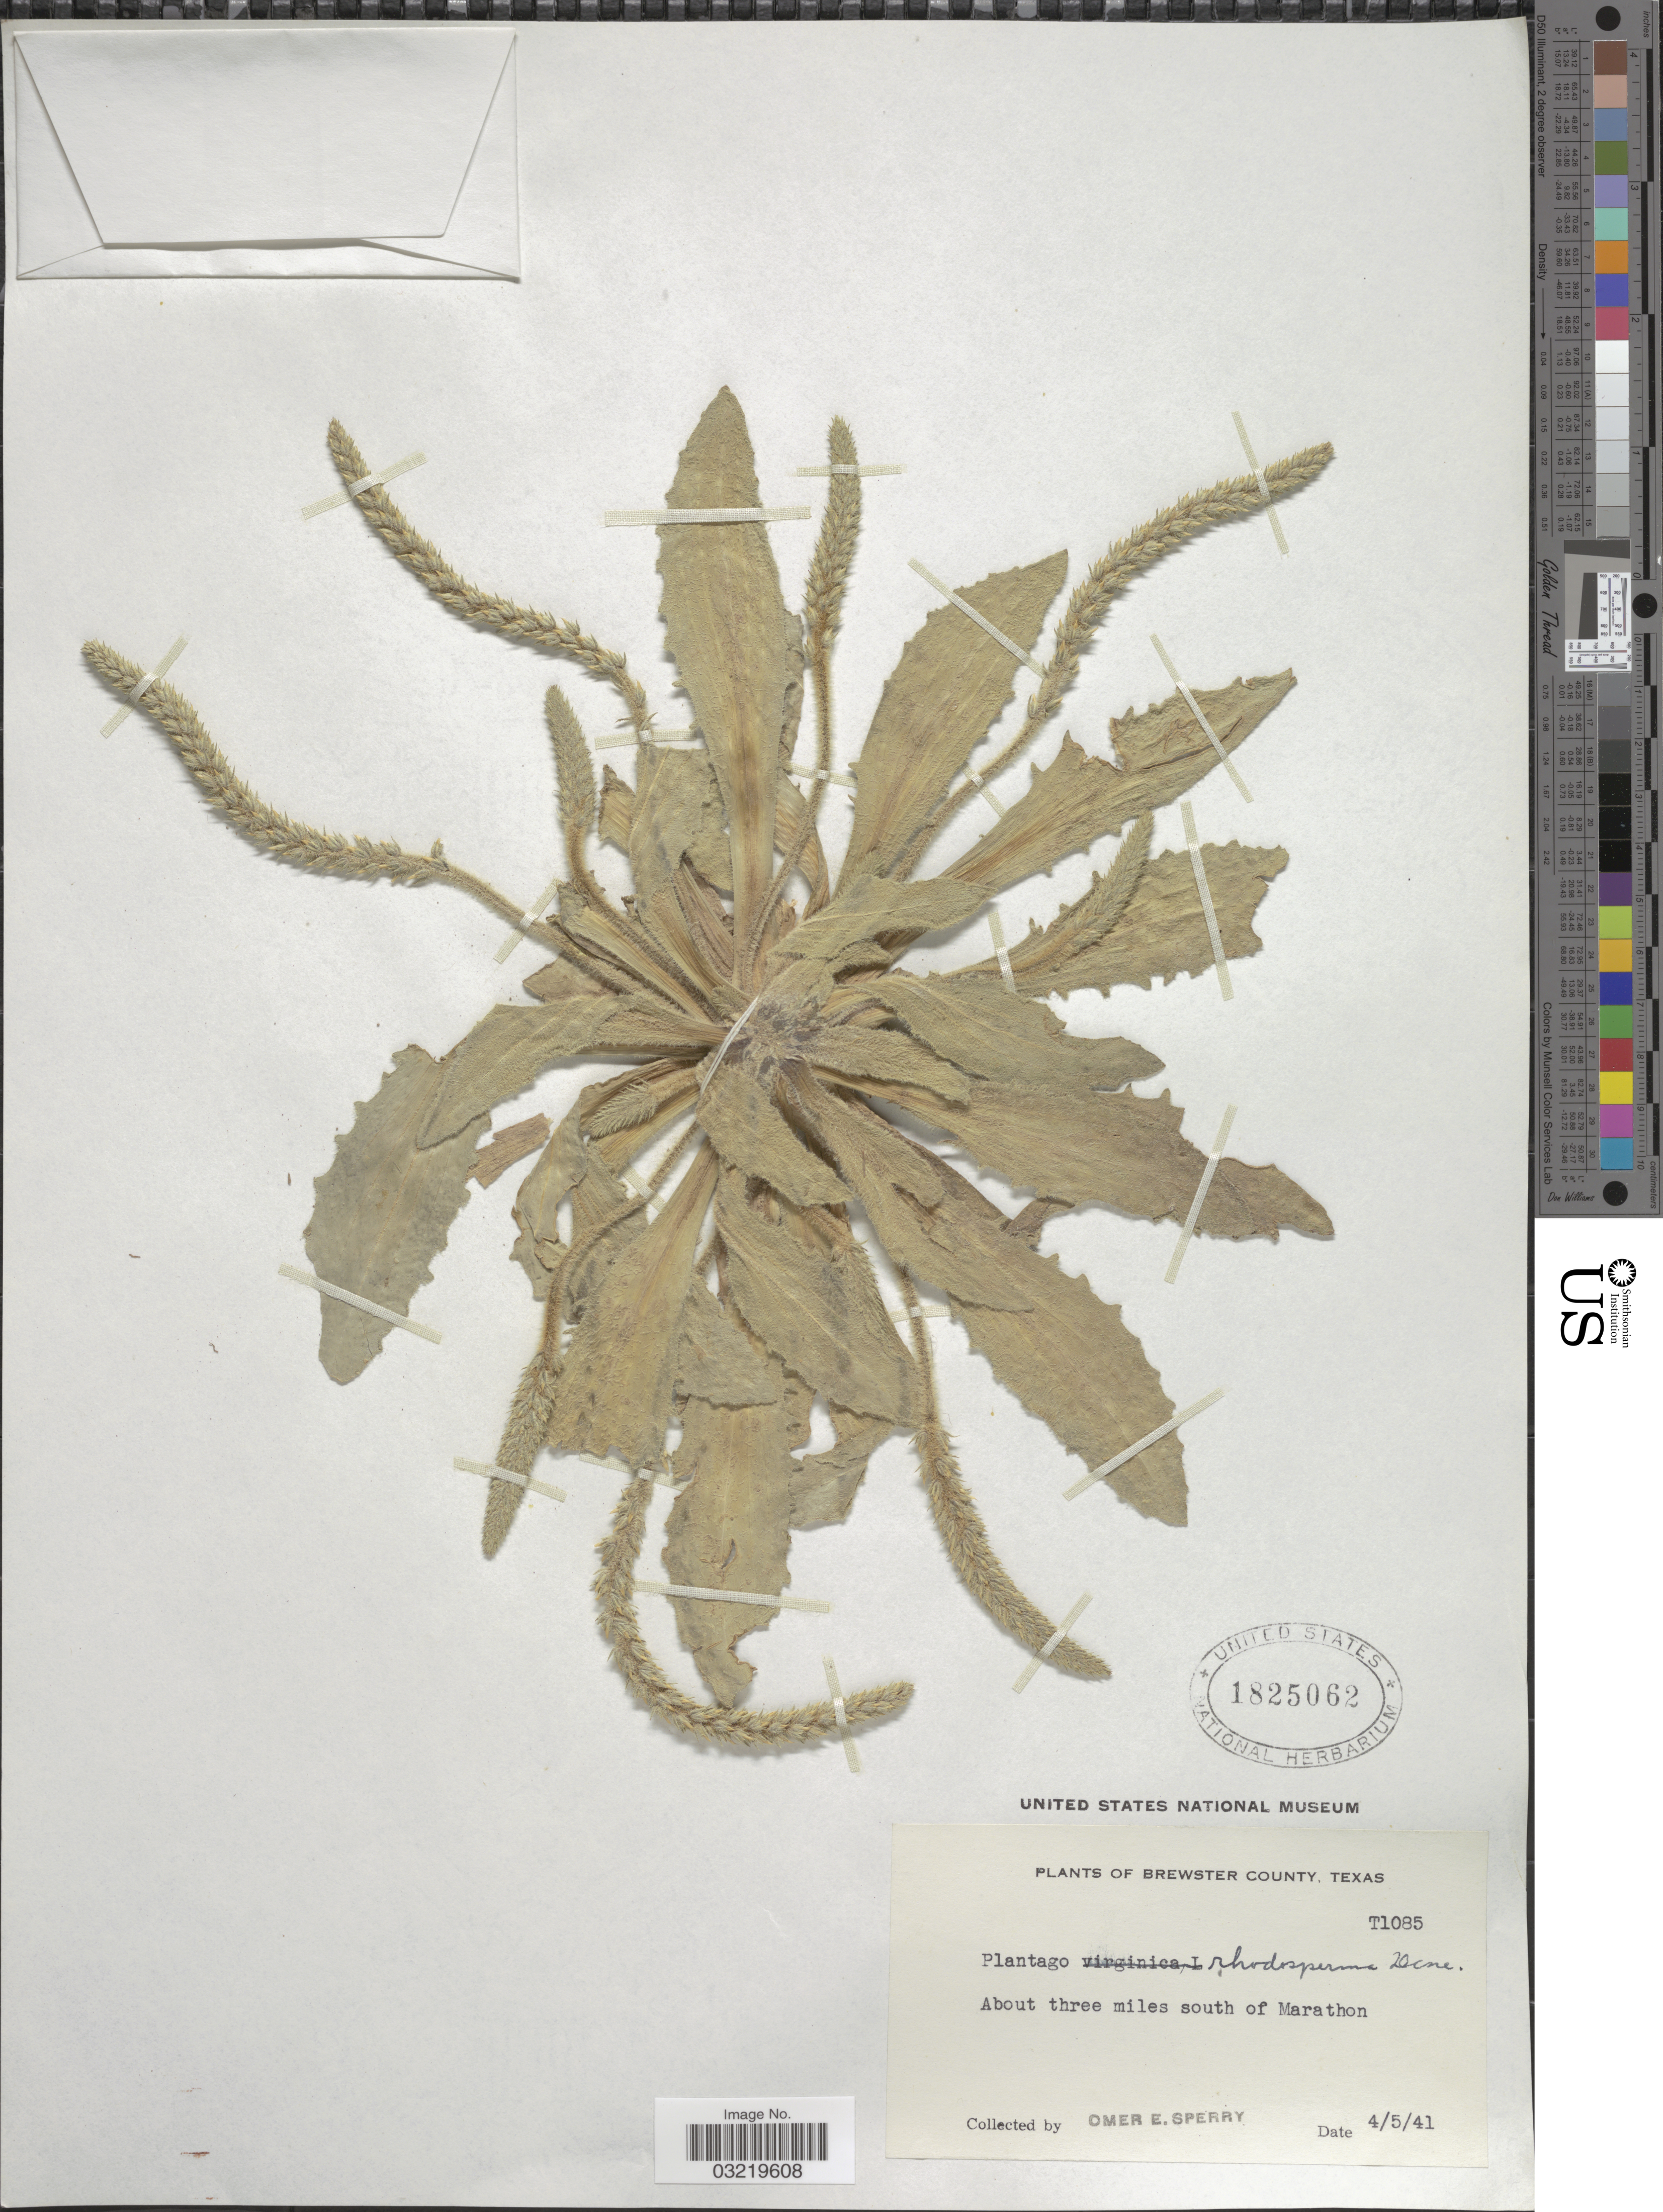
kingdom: Plantae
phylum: Tracheophyta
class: Magnoliopsida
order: Lamiales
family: Plantaginaceae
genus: Plantago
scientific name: Plantago rhodosperma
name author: Decne.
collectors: O. E. Sperry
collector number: T1085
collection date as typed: Transcribed d/m/y: 5/4/41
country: United States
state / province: Texas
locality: Brewster County. About three miles south of Marathon.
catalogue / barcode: US 1825062